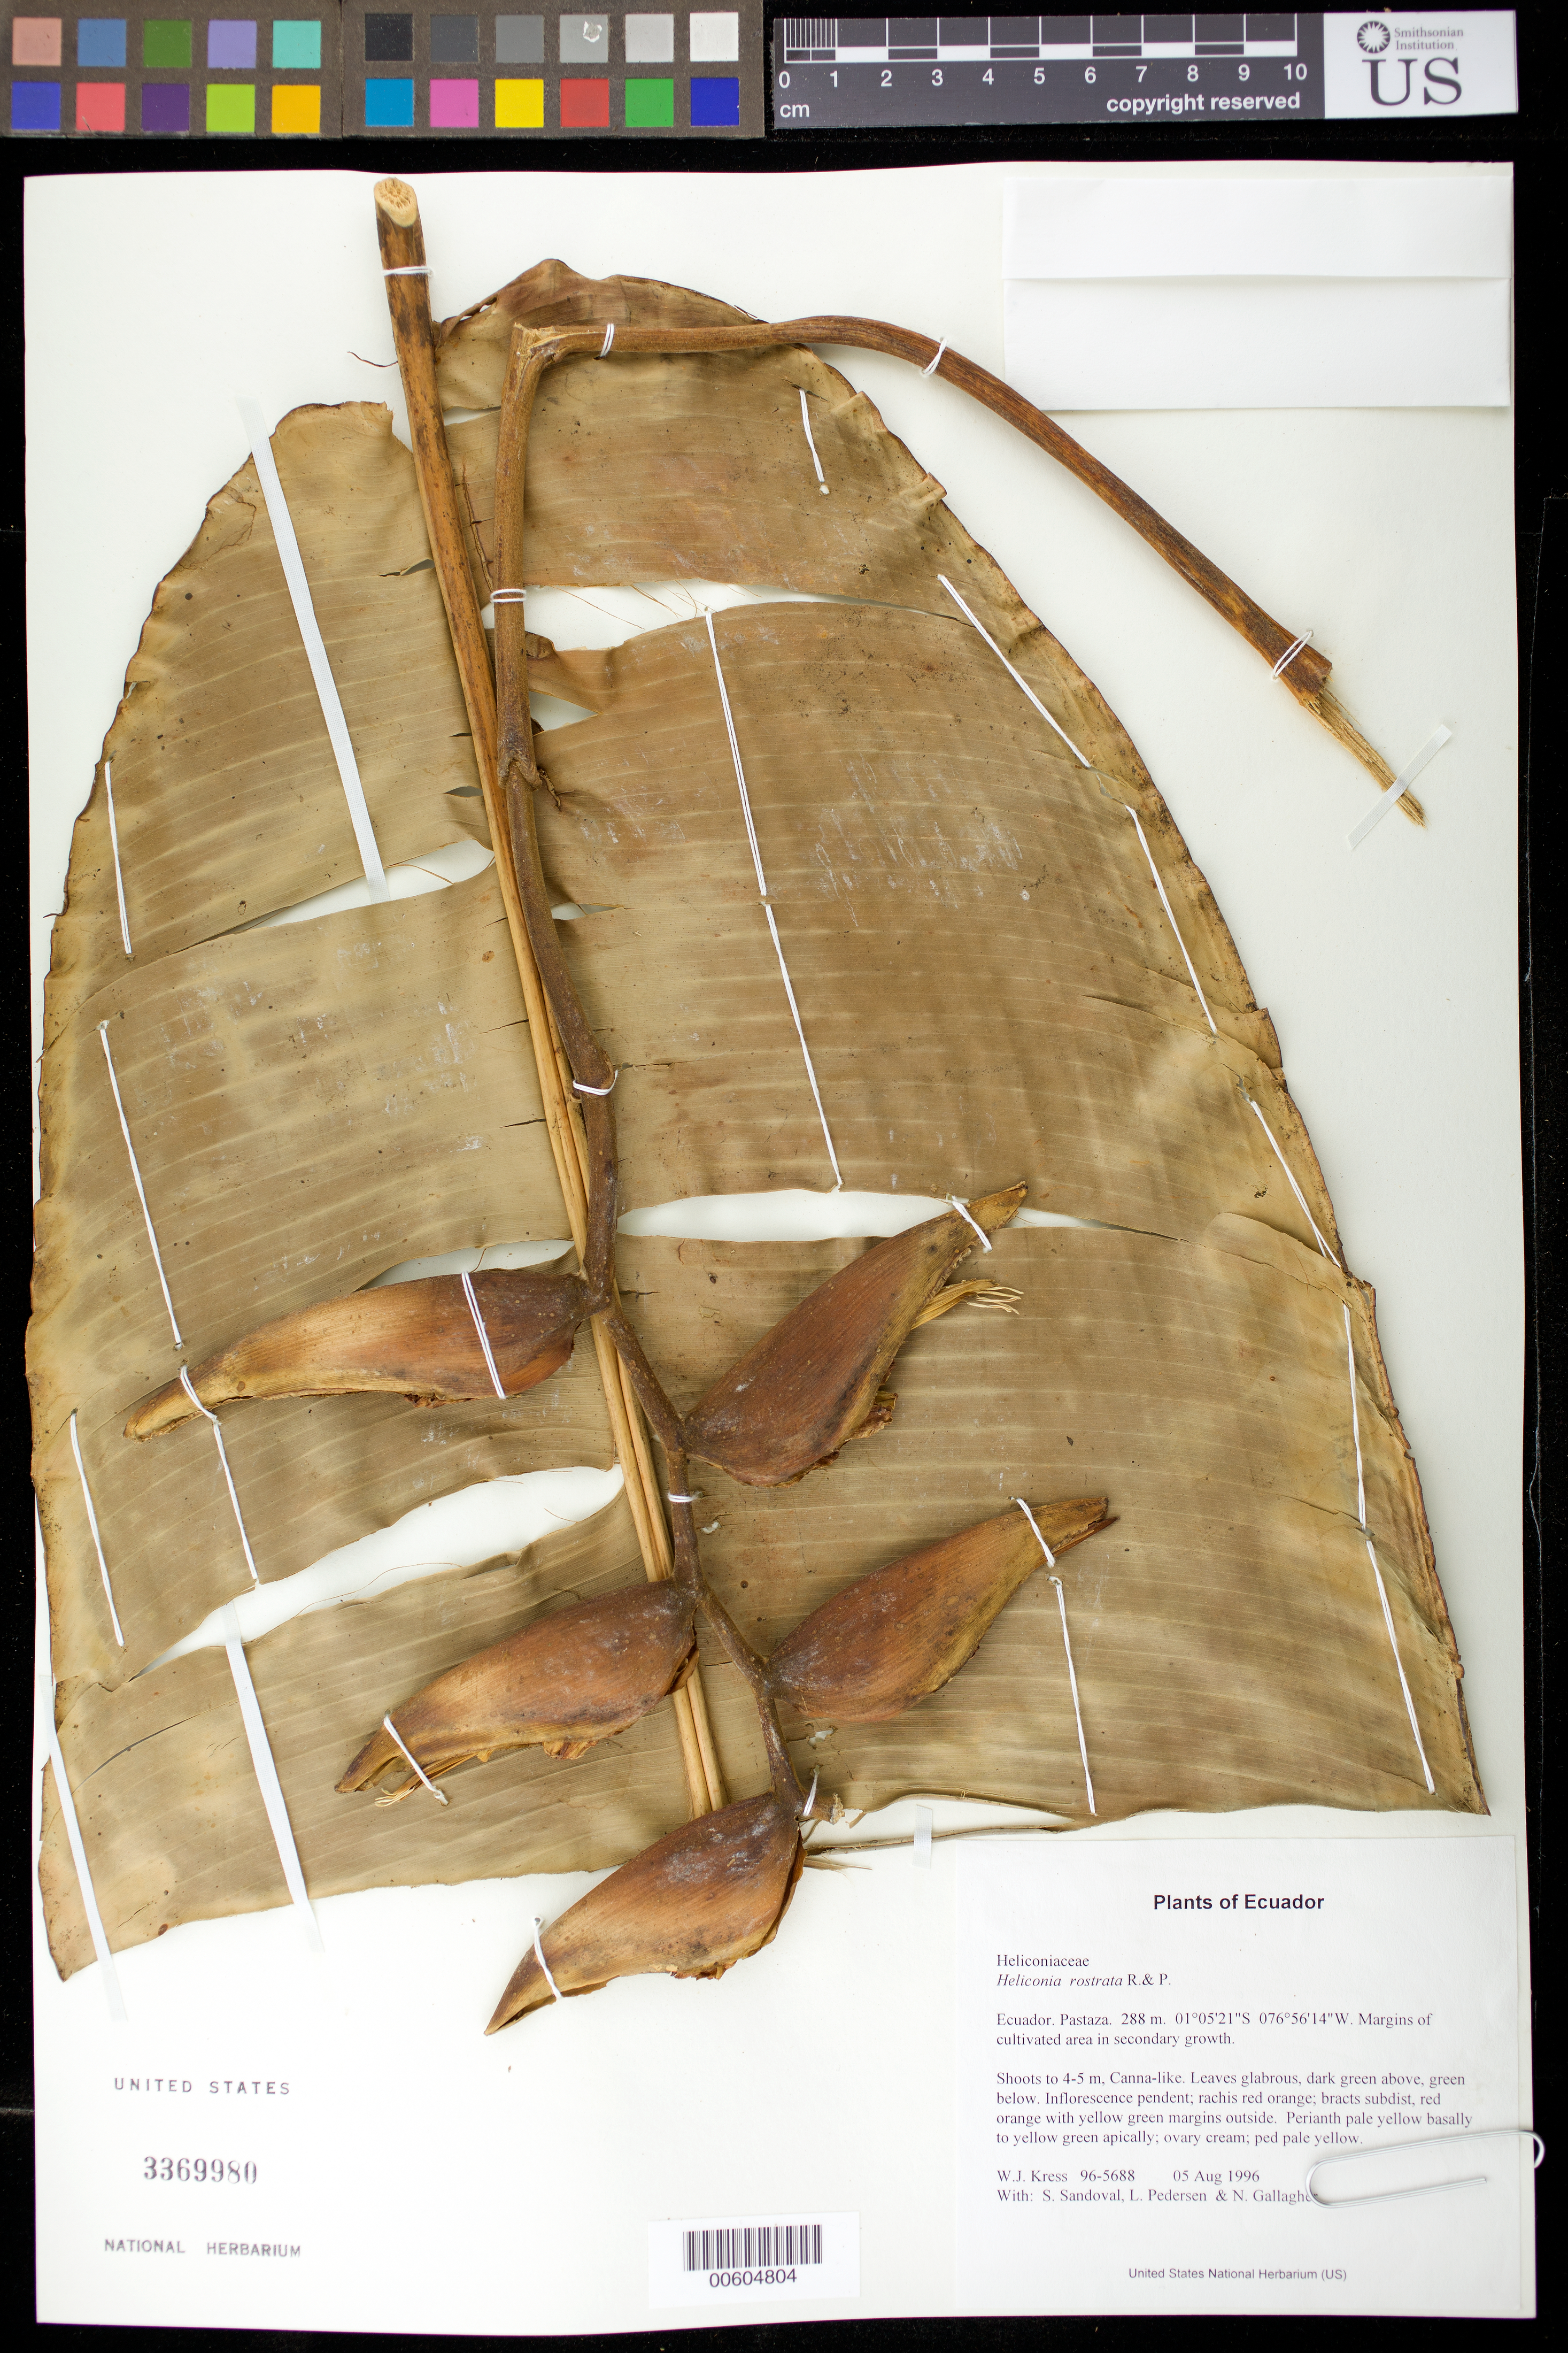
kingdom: Plantae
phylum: Tracheophyta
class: Liliopsida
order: Zingiberales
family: Heliconiaceae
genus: Heliconia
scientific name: Heliconia rostrata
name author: Ruiz & Pav.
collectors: W. J. Kress, S. Sandoval, L. Pedersen & N. L. Gallagher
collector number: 96-5688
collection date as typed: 05 Aug 1996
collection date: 1996-08-05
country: Ecuador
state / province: Pastaza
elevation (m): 288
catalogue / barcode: US 3369980